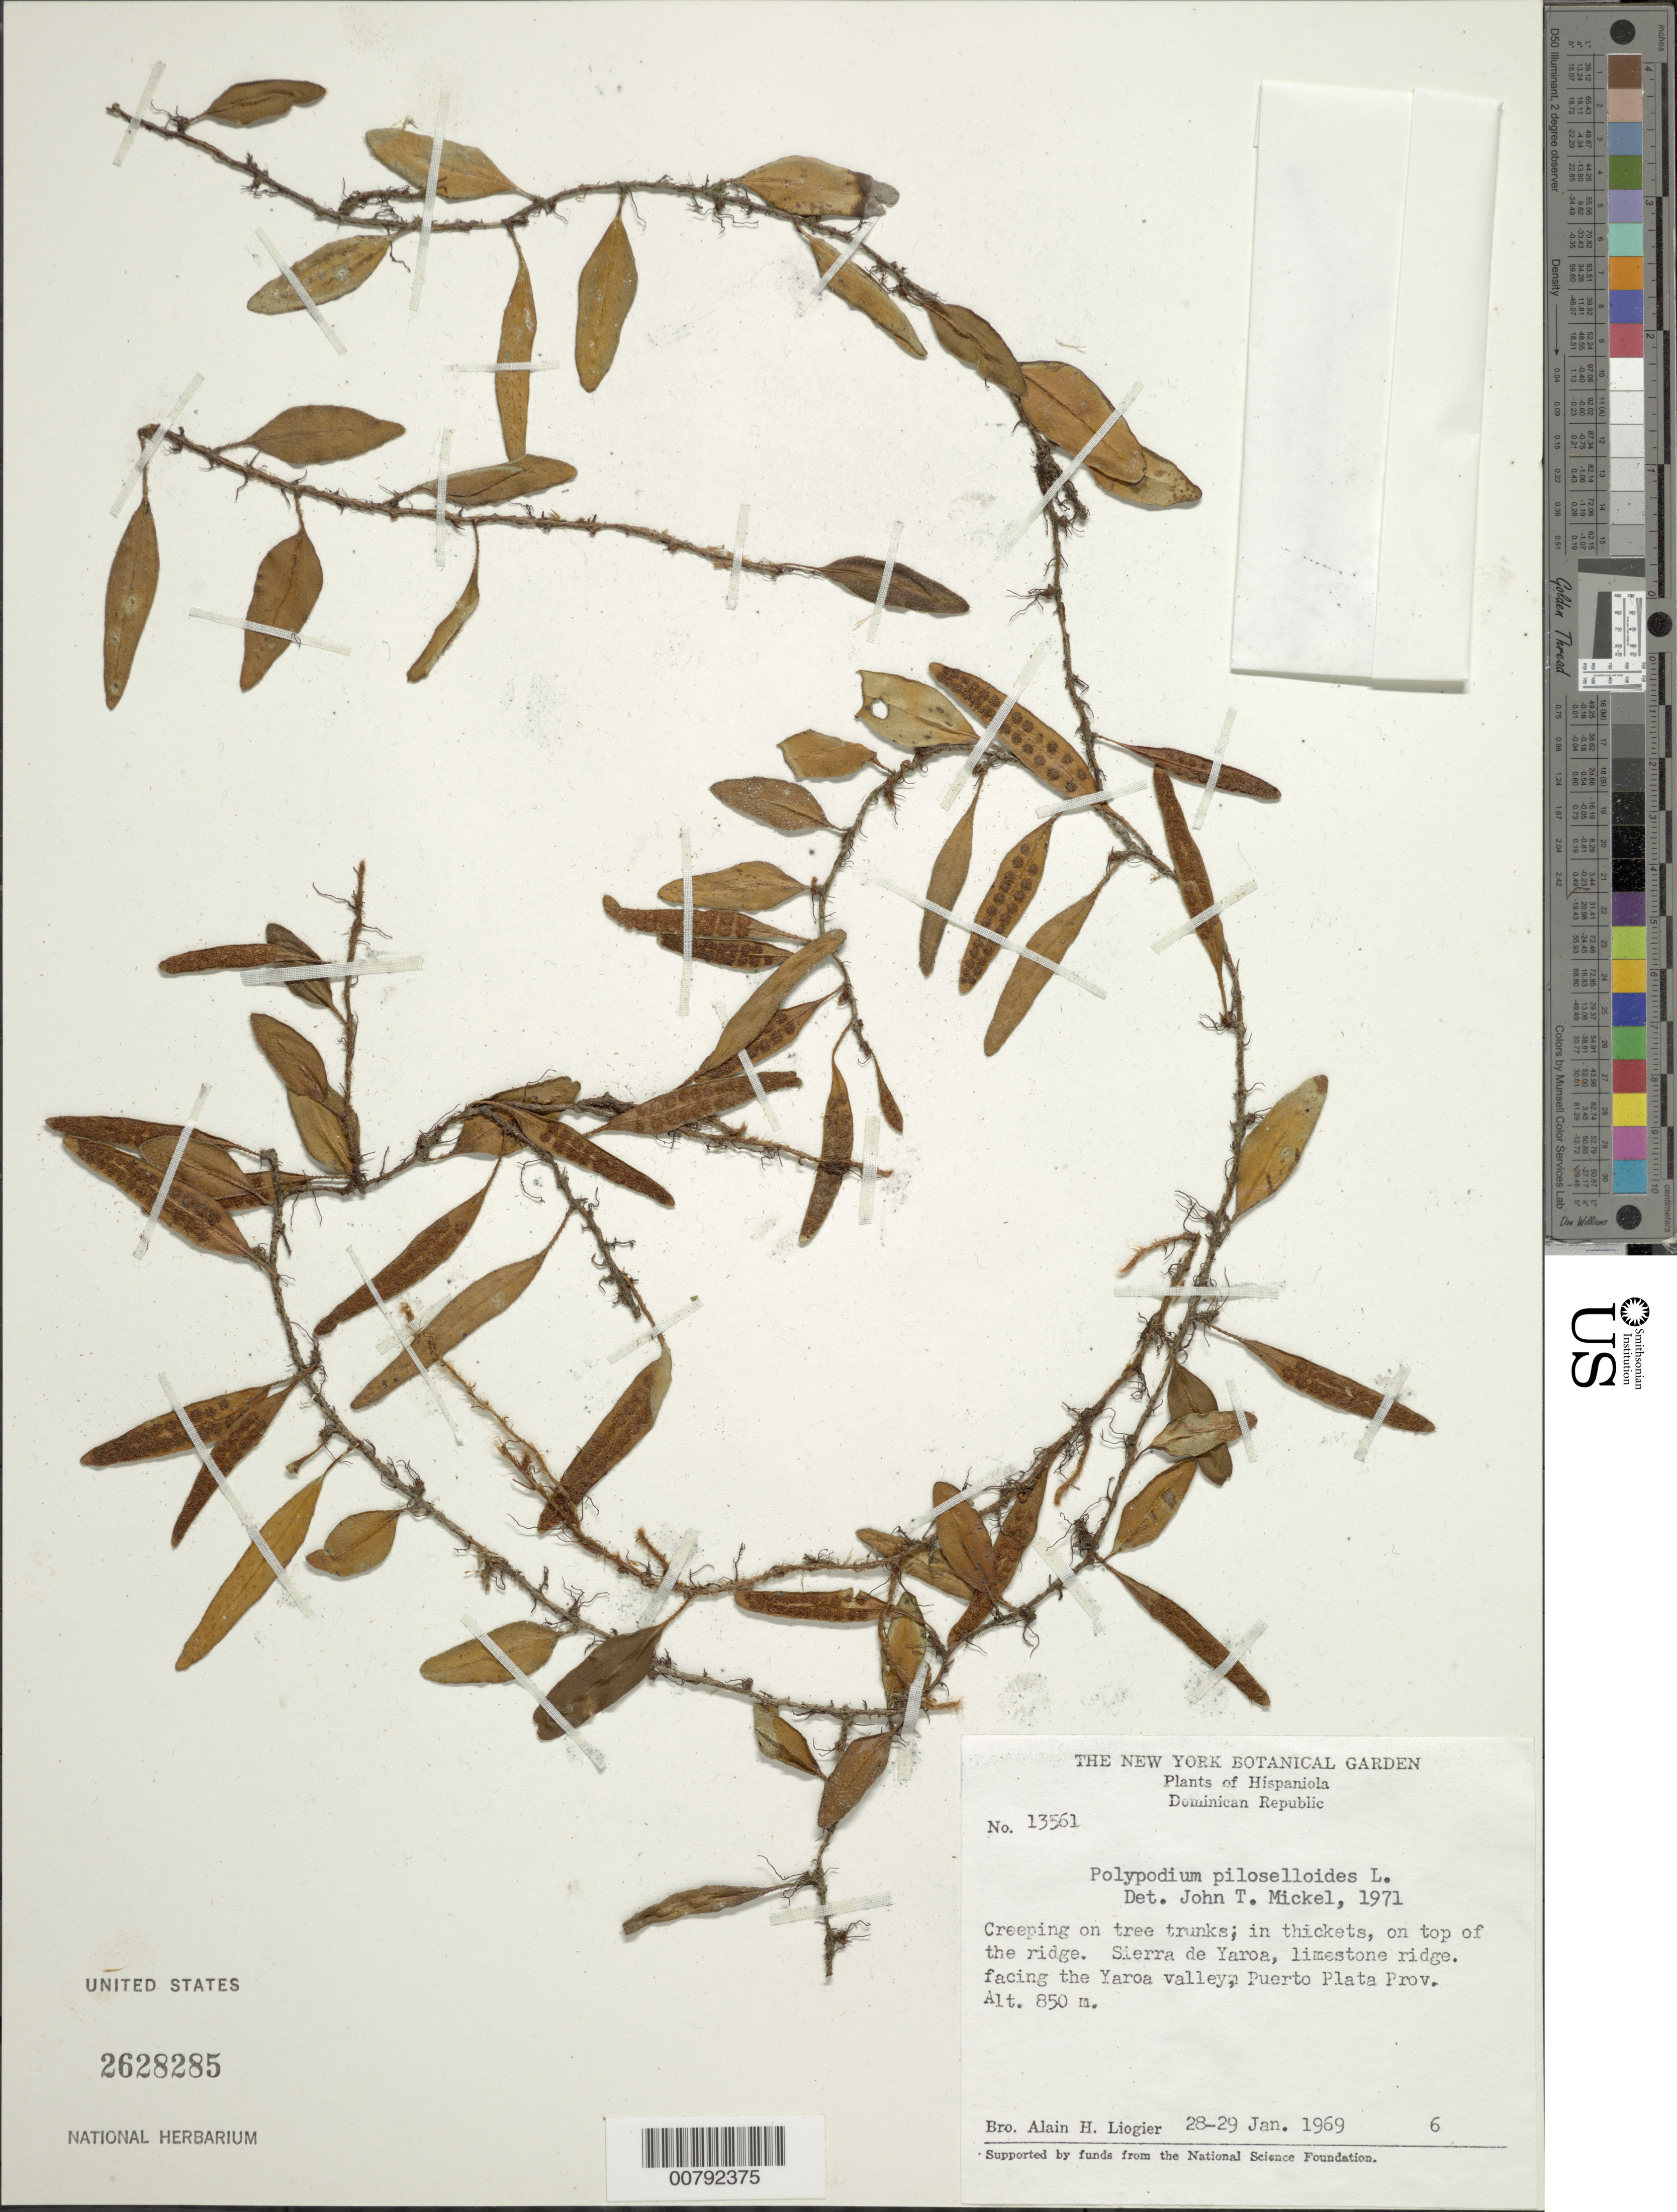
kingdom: Plantae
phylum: Tracheophyta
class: Polypodiopsida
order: Polypodiales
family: Polypodiaceae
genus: Microgramma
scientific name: Microgramma piloselloides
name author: (L.) Copel.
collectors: A. H. Liogier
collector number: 13561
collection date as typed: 28 Jan 1969 to 29 Jan 1969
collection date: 1969-01-28/1969-01-29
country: Dominican Republic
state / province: Puerto Plata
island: Hispaniola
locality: Sierra de Yaroa, Yaroa Valley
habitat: Limestone ridge top, thickets, on tree trunks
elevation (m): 850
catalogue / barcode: US 2628285